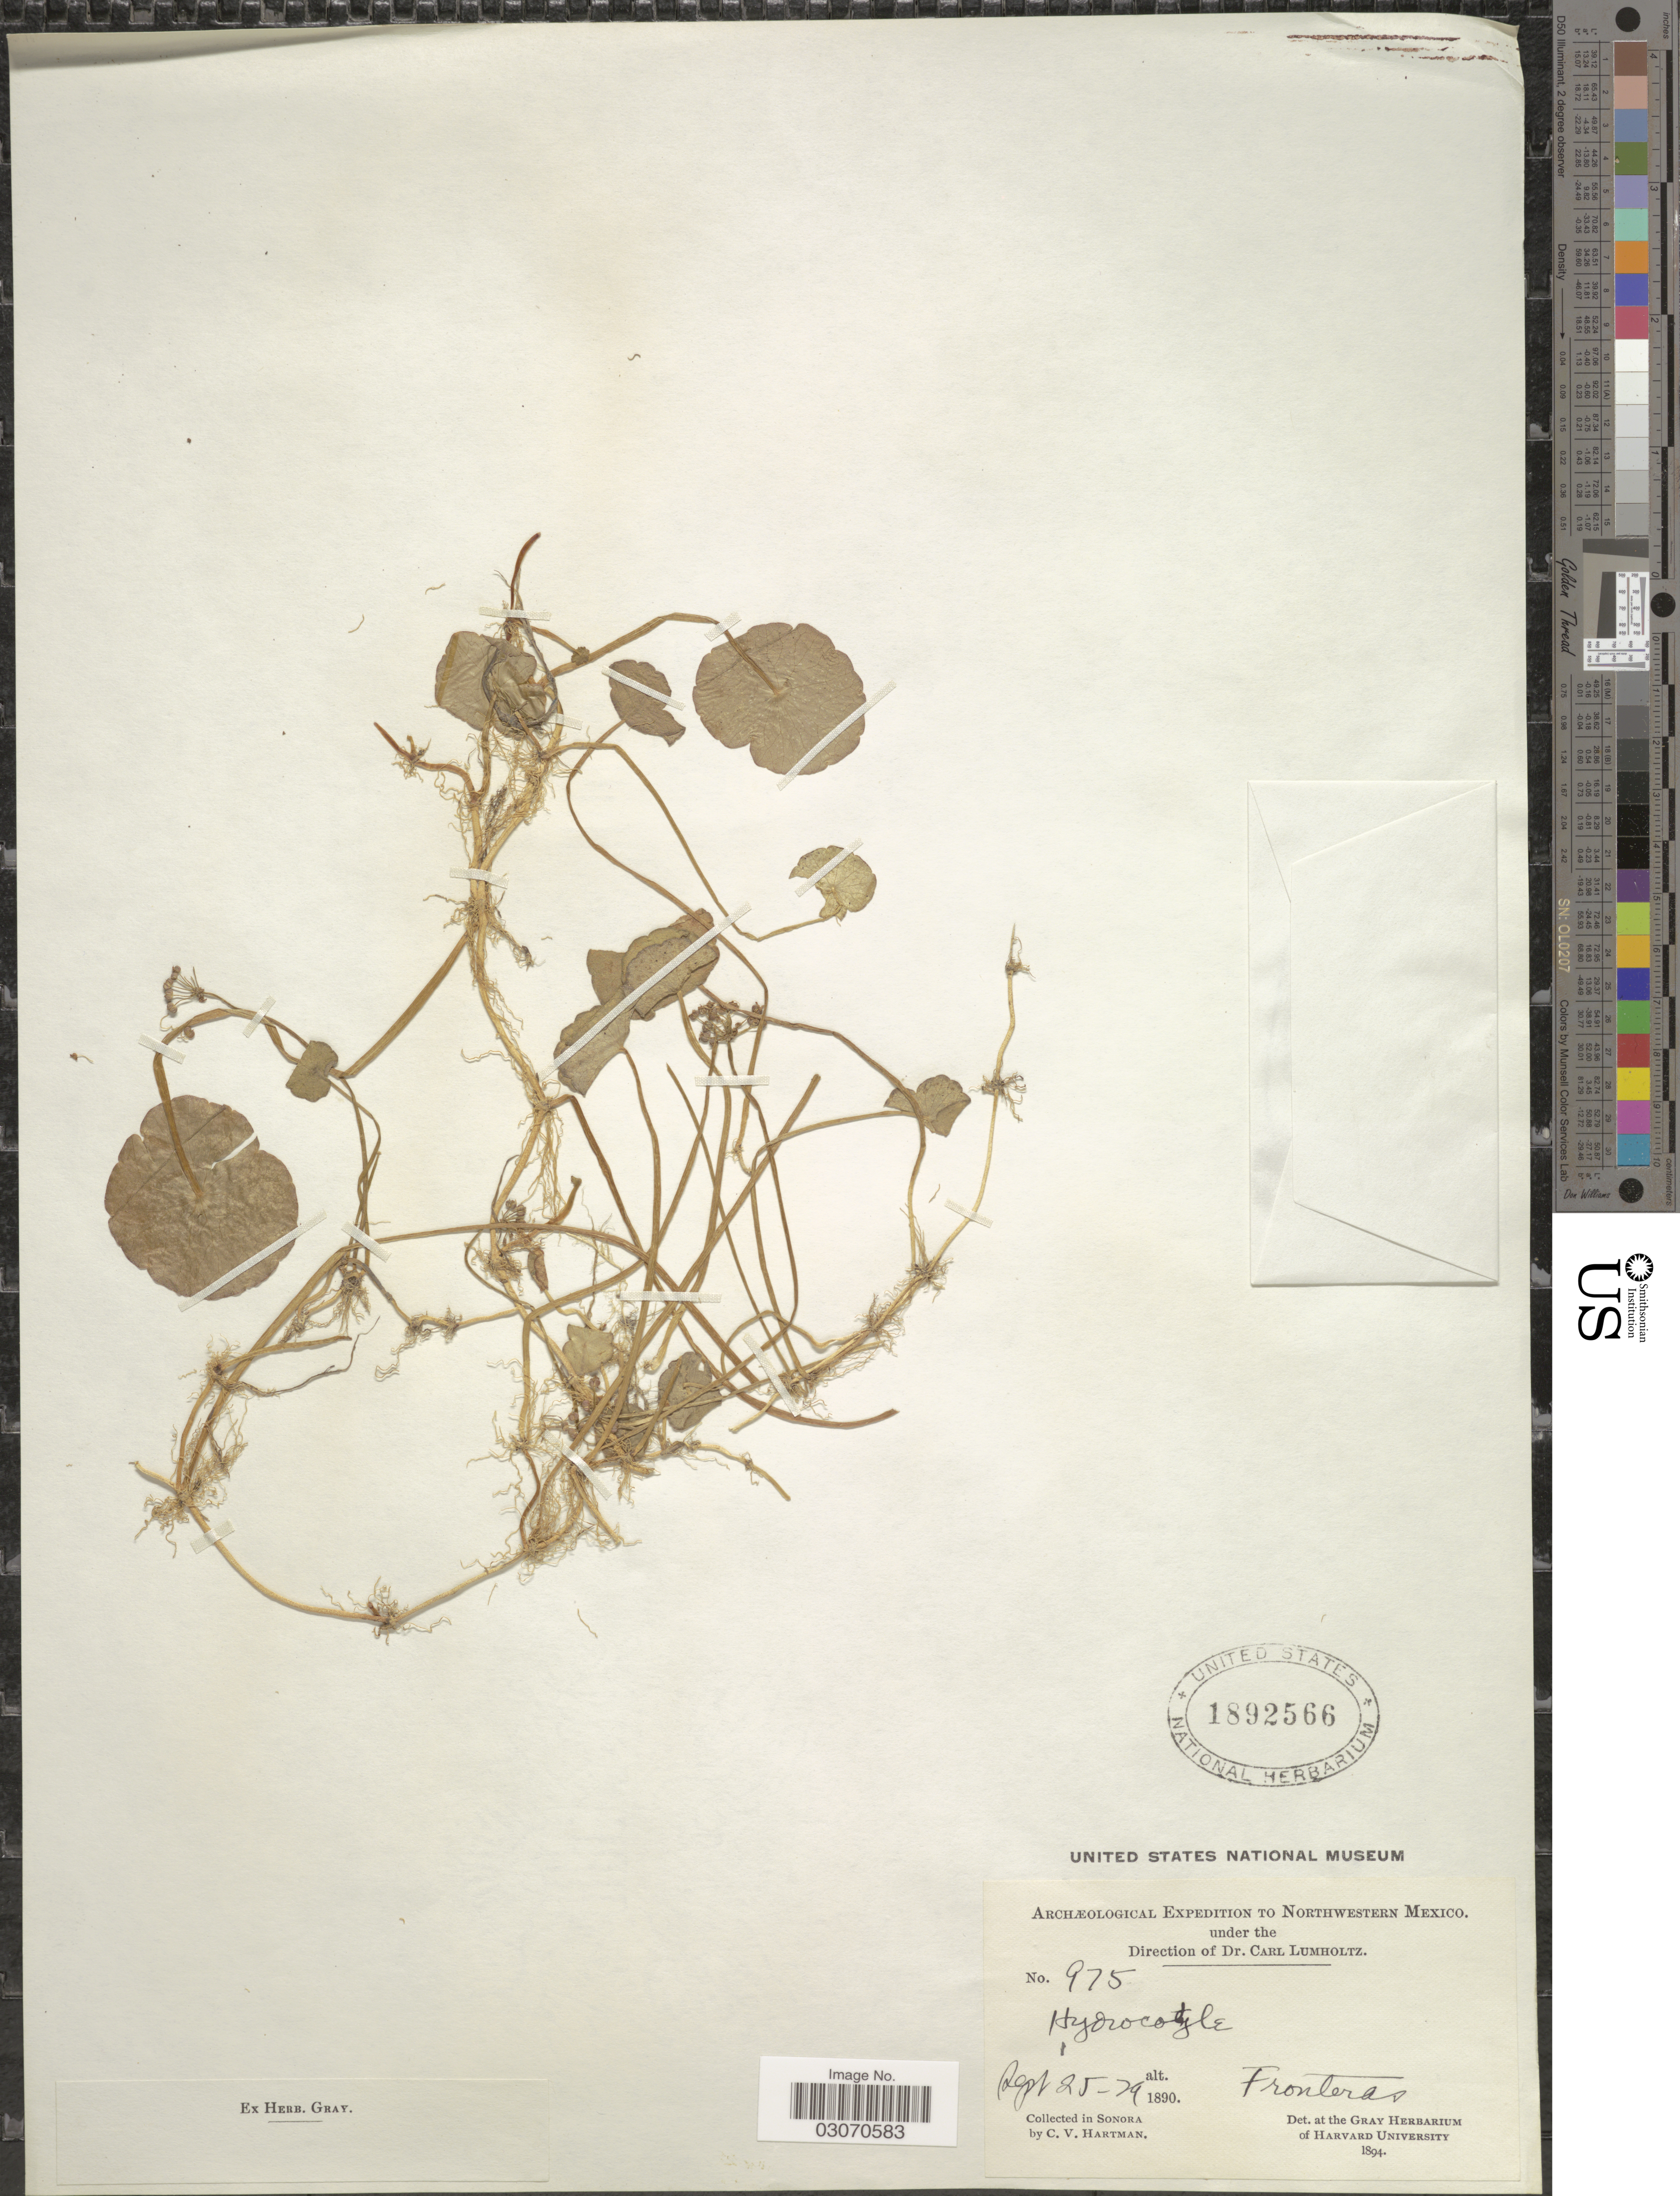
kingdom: Plantae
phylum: Tracheophyta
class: Magnoliopsida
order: Apiales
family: Araliaceae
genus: Hydrocotyle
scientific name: Hydrocotyle umbellata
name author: L.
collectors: C. V. Hartman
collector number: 975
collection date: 1890-09-25/1890-09-29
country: Mexico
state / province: Sonora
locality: Northwestern Mexico, Fronteras.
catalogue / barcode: US 1892566